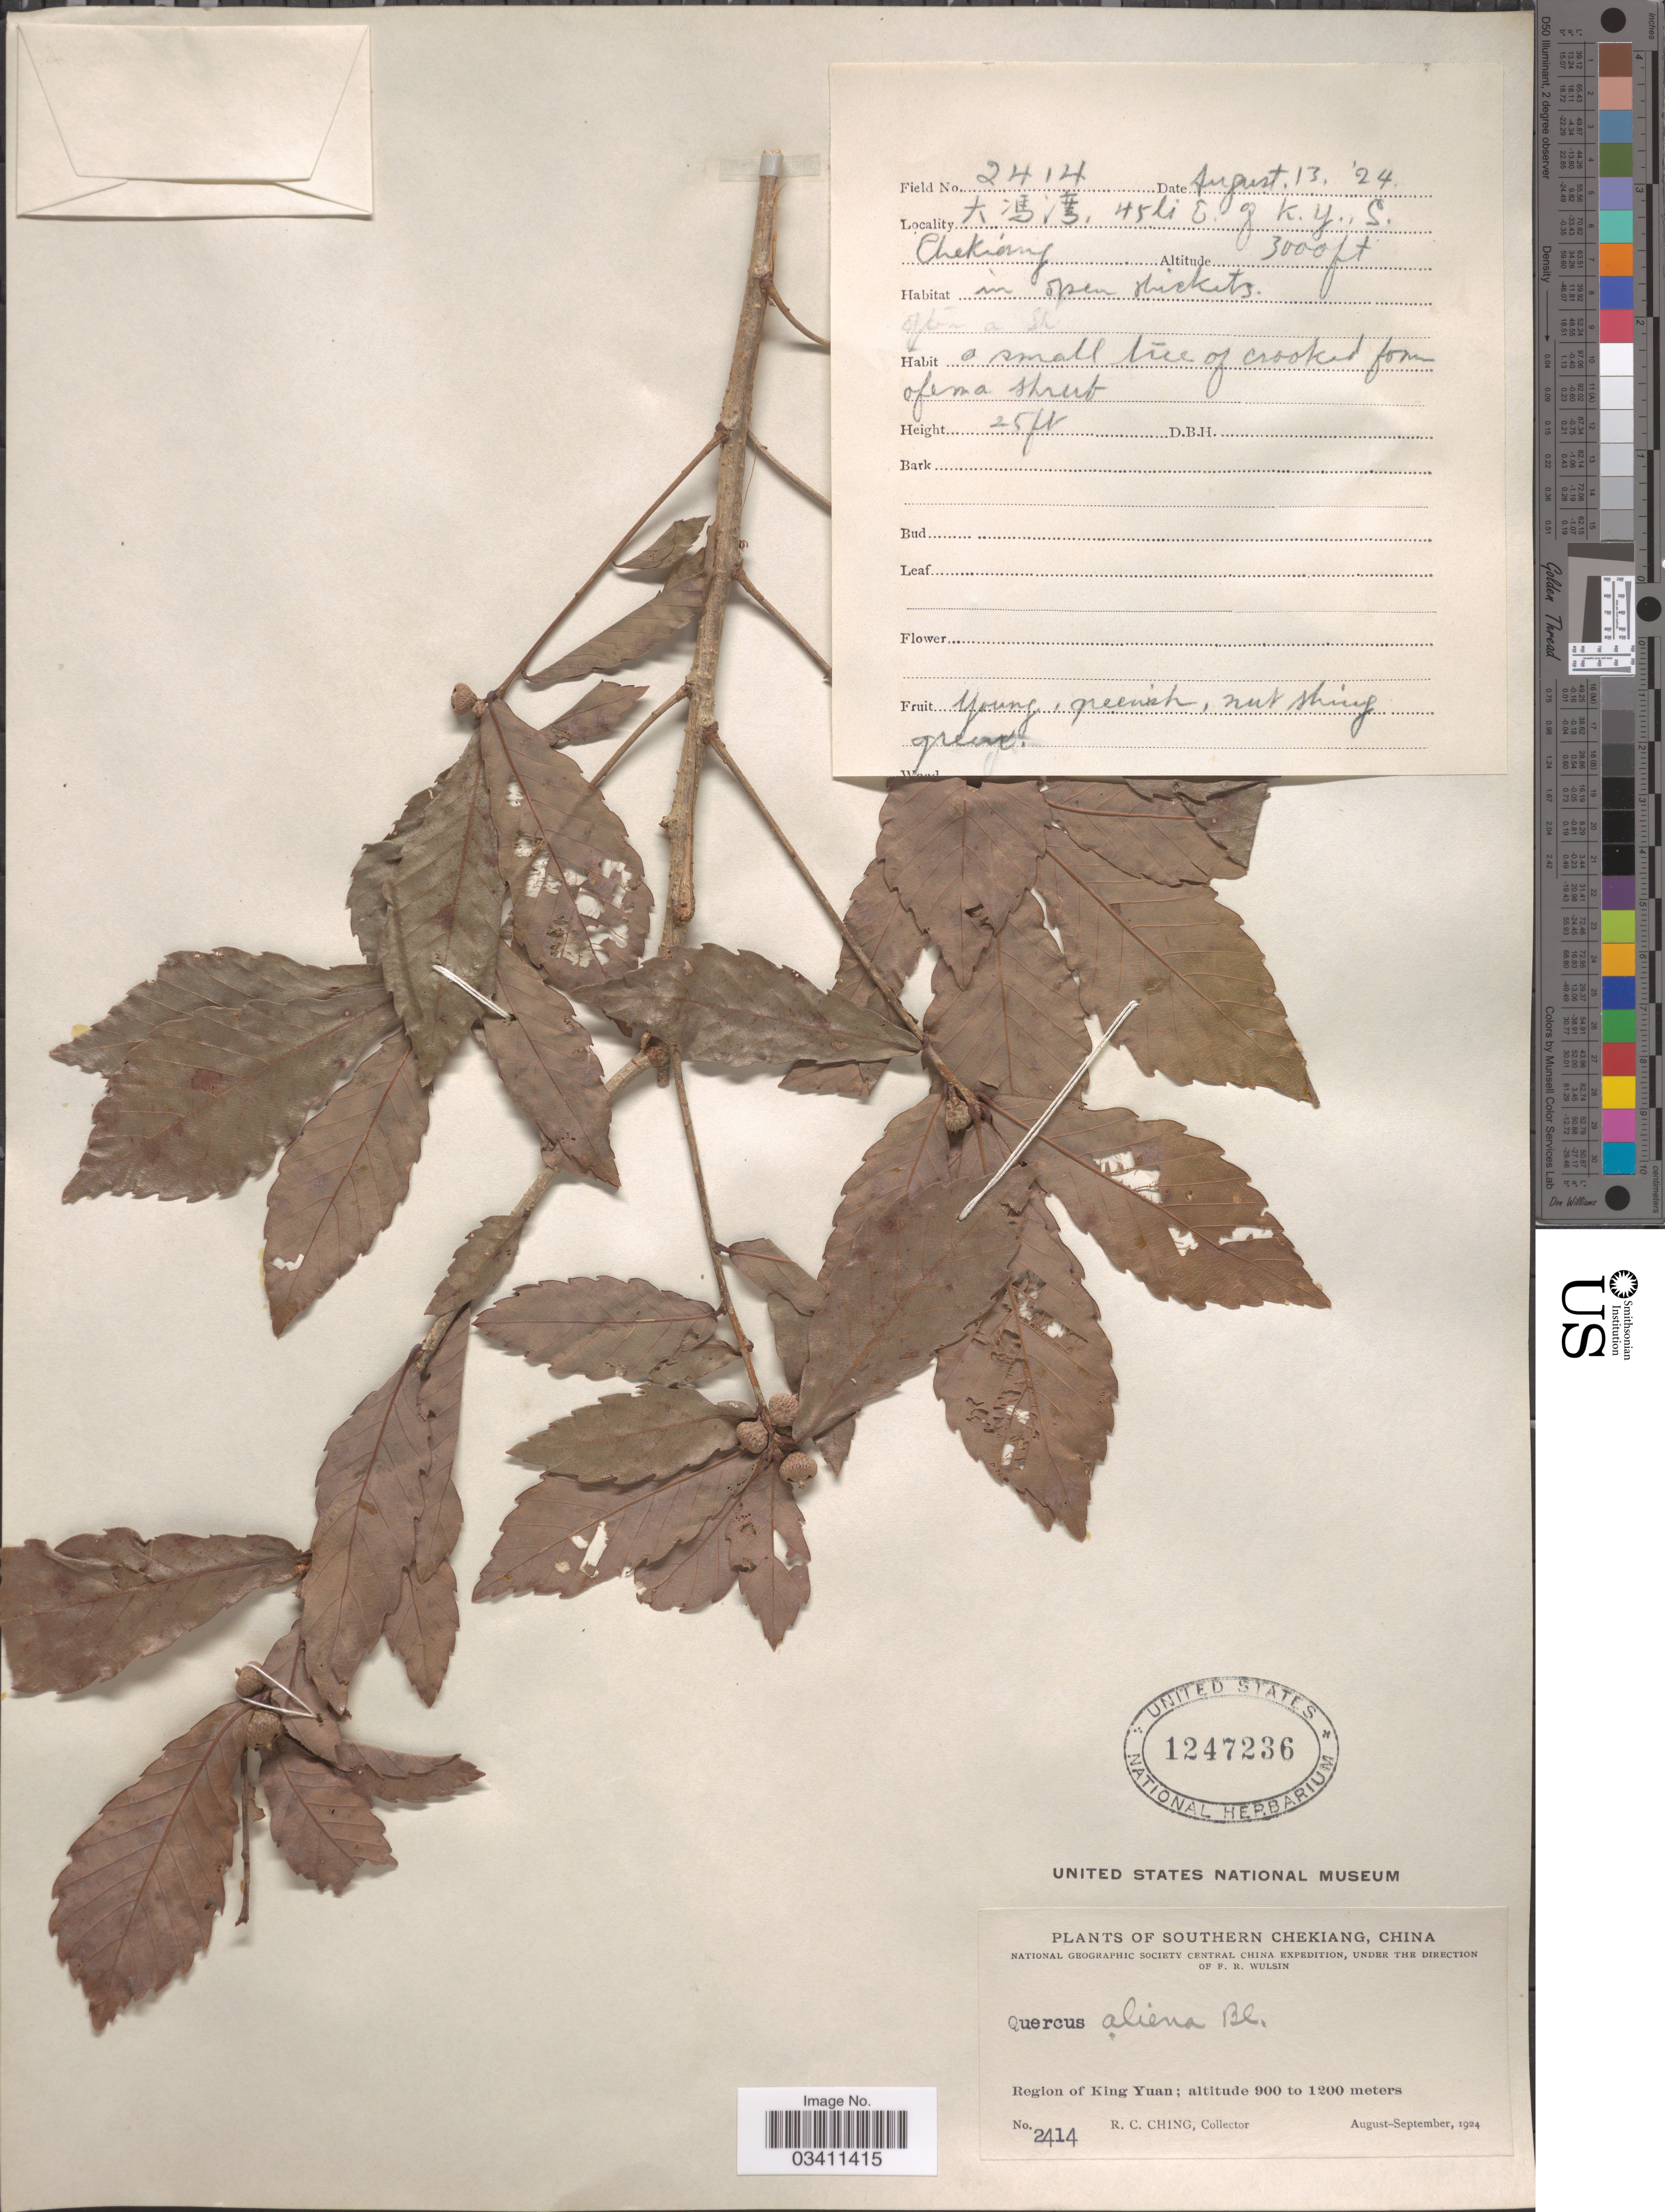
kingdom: Plantae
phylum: Tracheophyta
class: Magnoliopsida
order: Fagales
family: Fagaceae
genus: Quercus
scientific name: Quercus aliena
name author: Blume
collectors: R. C. Ching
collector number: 2414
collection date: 1924-08-13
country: China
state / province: Zhejiang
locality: Southern Chekiang. Region of King Yuan. X, 45 li E. of K. Y.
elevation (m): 914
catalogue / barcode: US 1247236